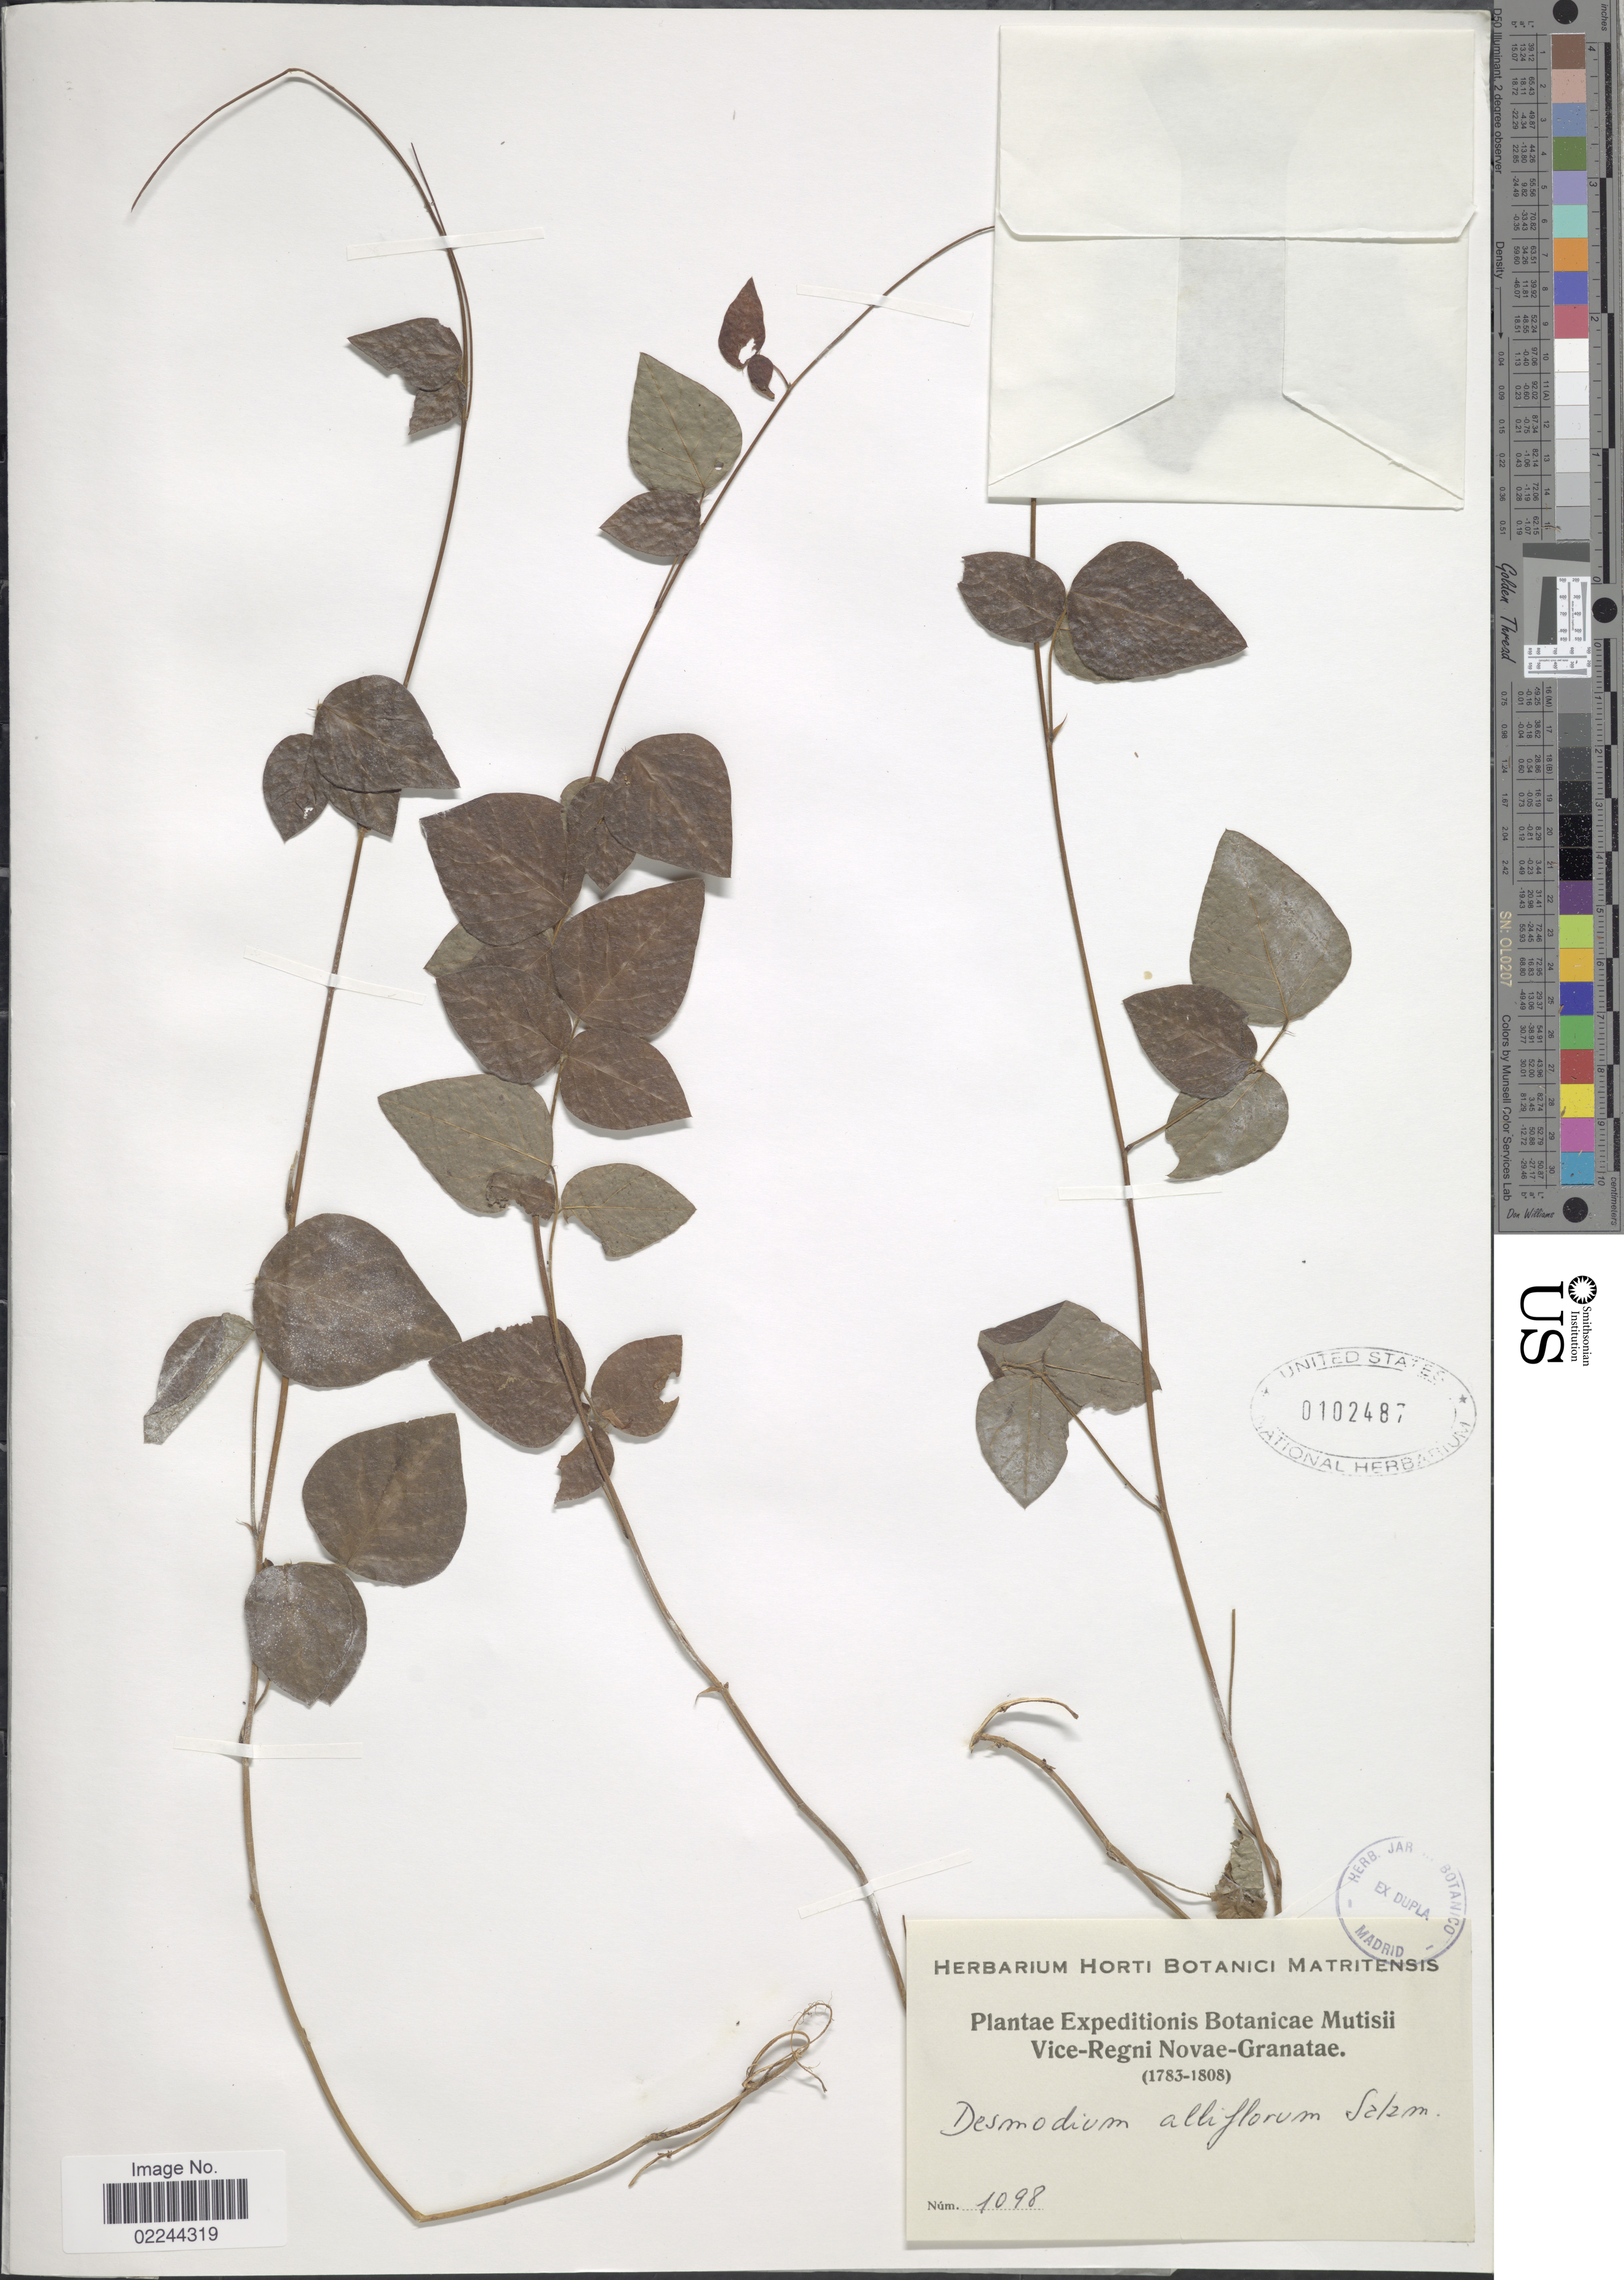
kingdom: Plantae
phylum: Tracheophyta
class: Magnoliopsida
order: Fabales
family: Fabaceae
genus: Desmodium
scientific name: Desmodium affine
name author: Schltdl.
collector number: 1098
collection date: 1783/1808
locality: Vice-Regni Novae-Granatae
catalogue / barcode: US 102487